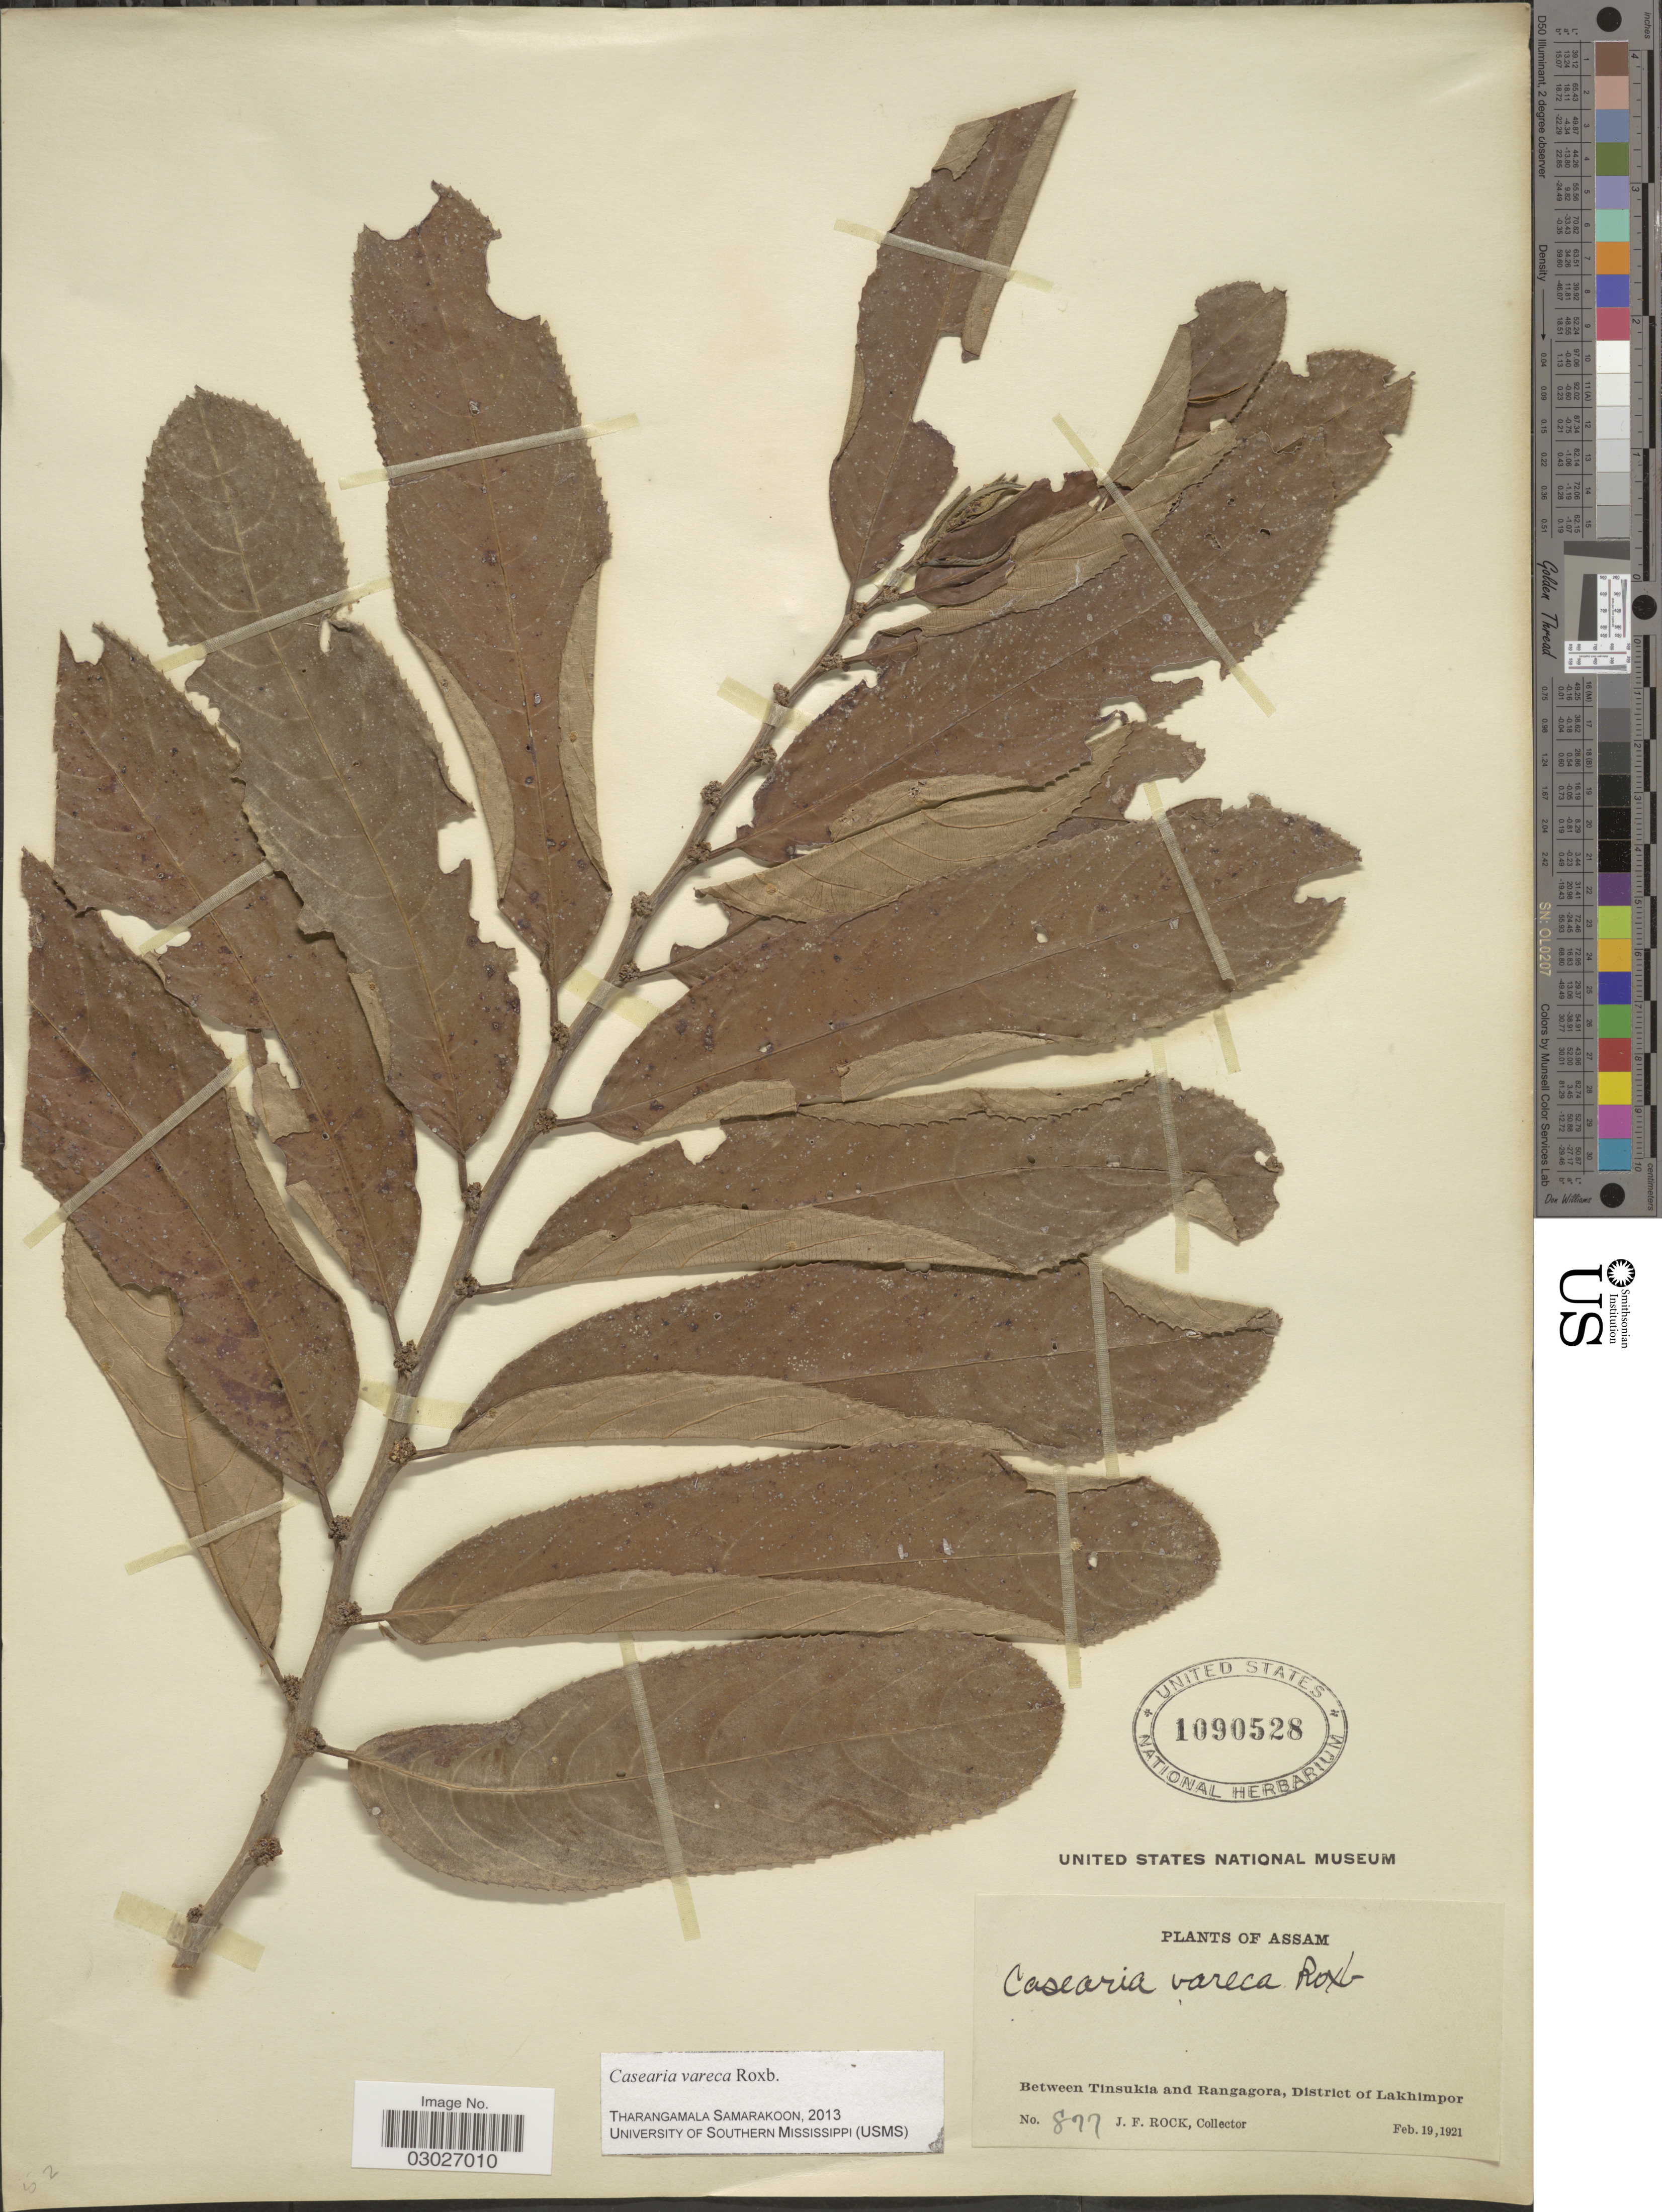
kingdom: Plantae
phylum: Tracheophyta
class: Magnoliopsida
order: Malpighiales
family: Salicaceae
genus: Casearia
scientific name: Casearia vareca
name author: Roxb.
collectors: J. Rock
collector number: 877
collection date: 1921-02-19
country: India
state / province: Assam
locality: Between Tinsukia and Rangagora, District of Lakhimpor.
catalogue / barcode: US 1090528